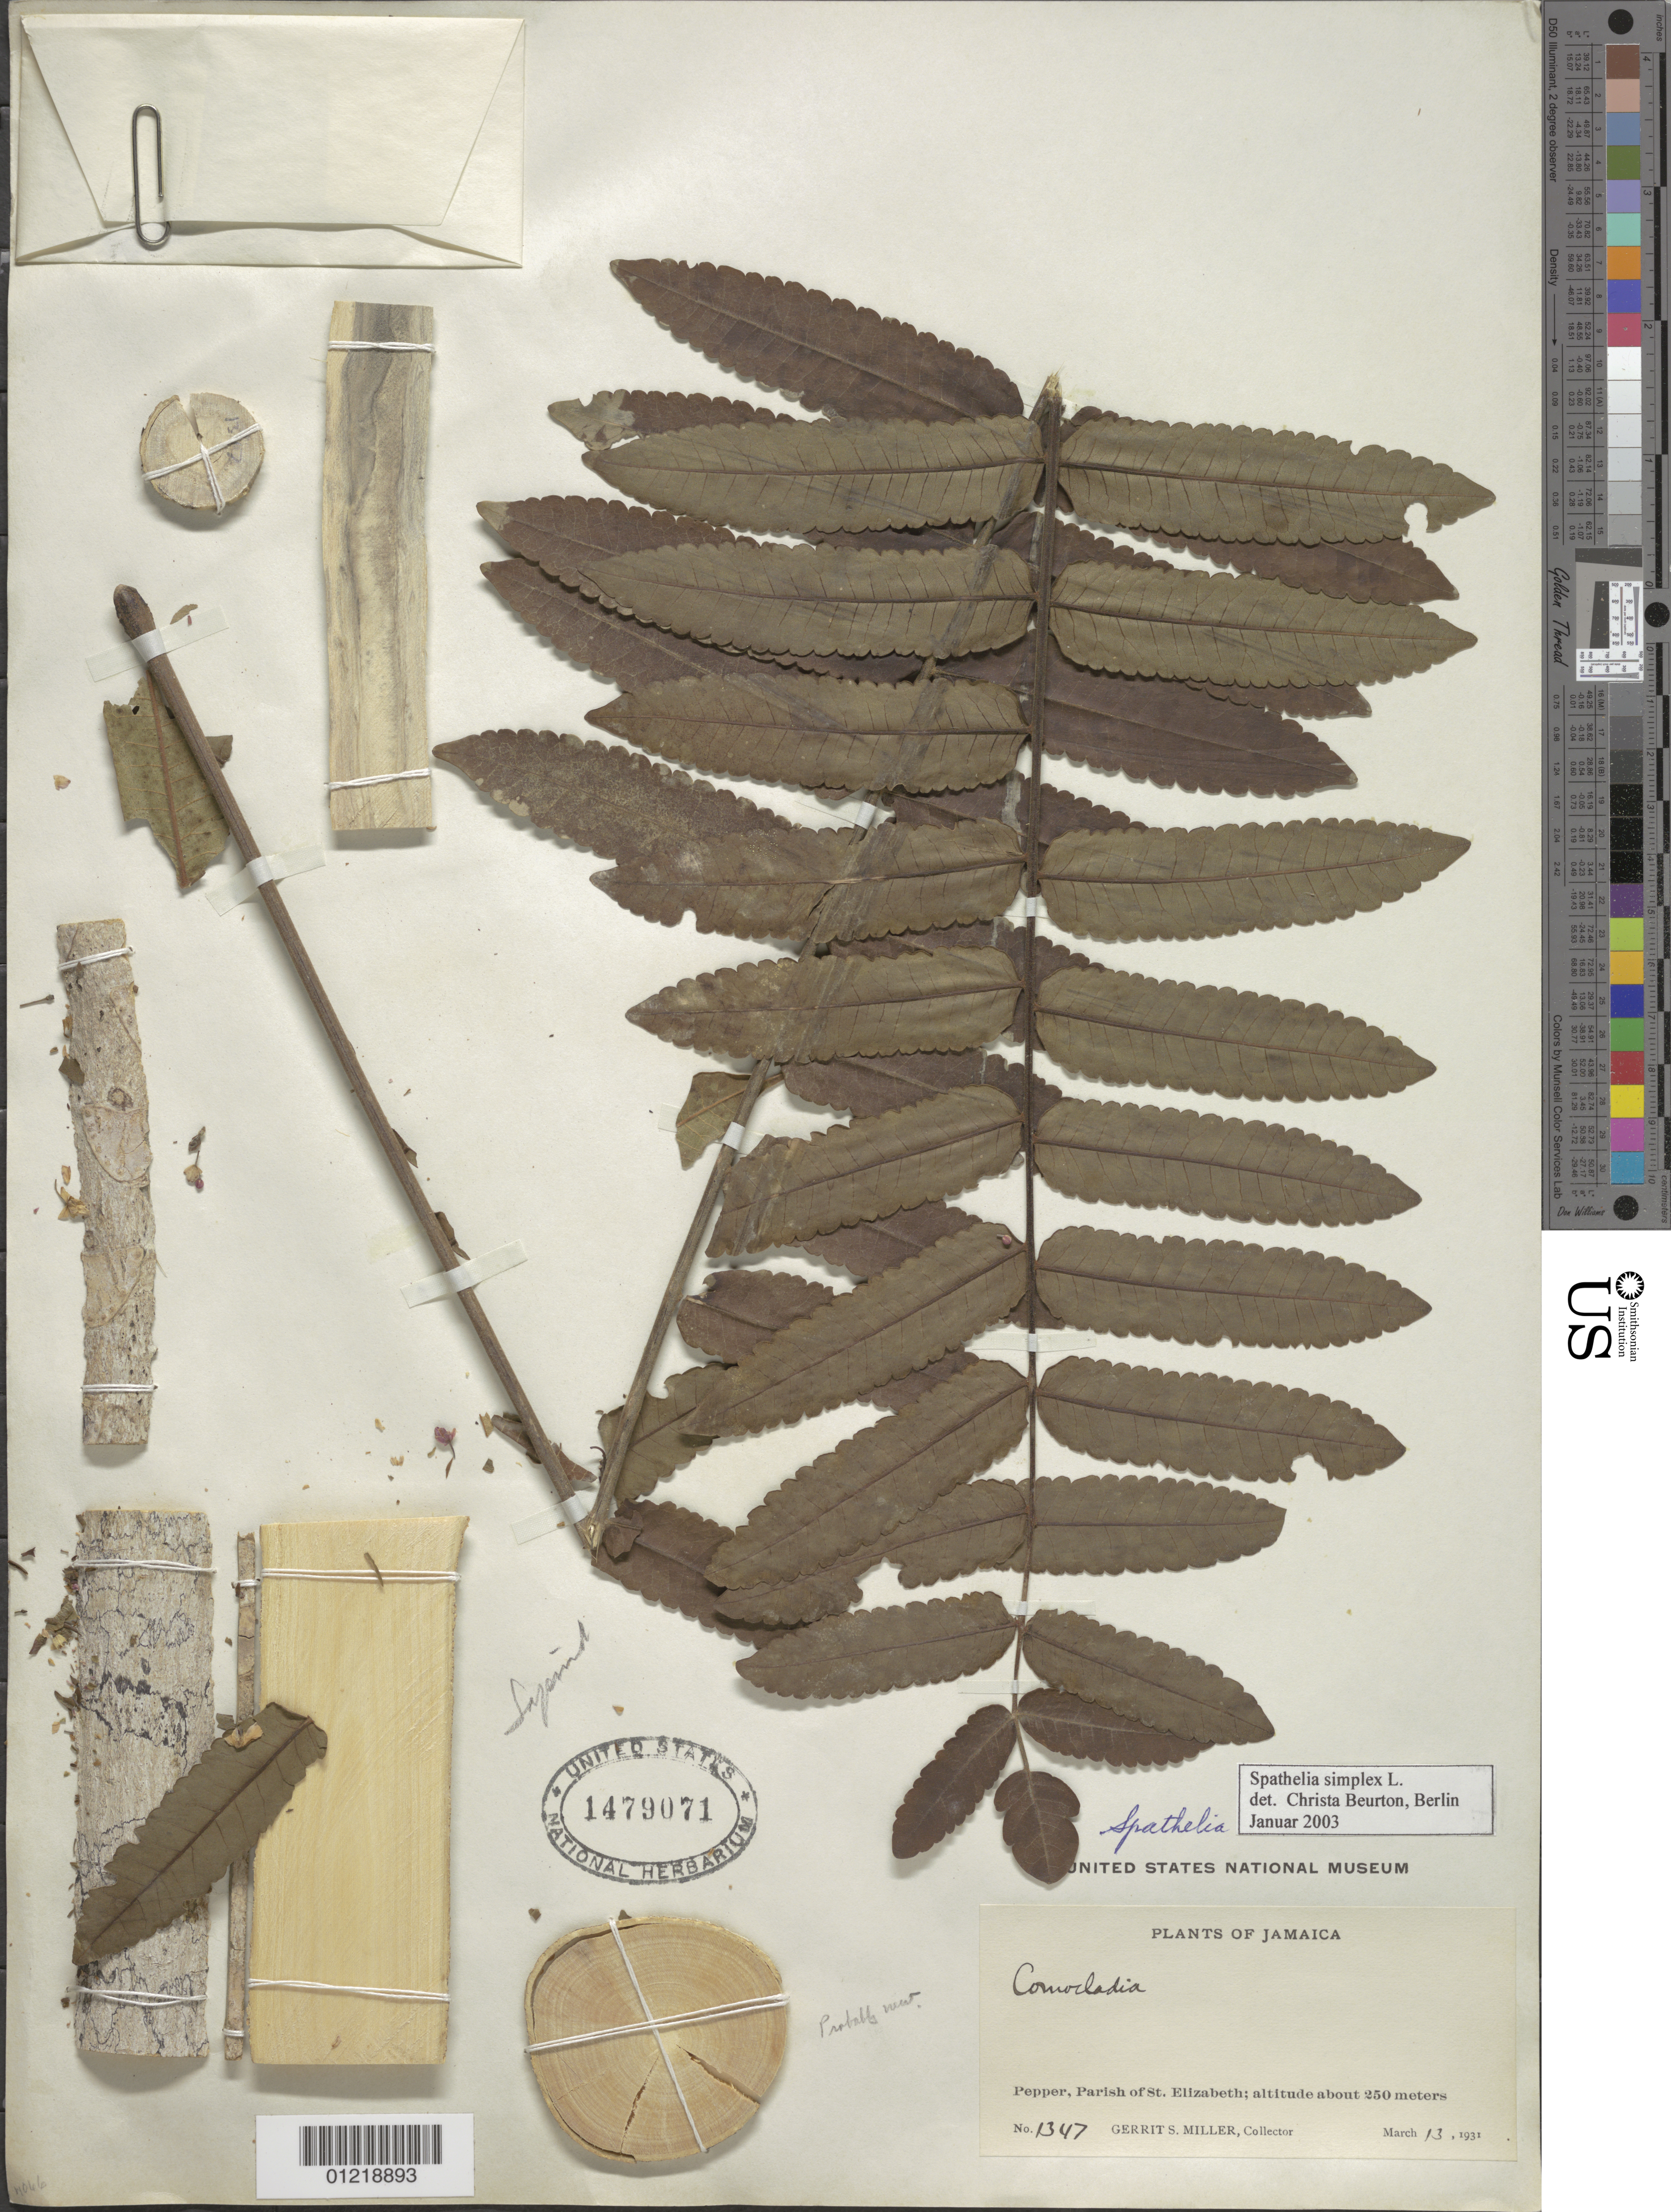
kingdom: Plantae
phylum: Tracheophyta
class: Magnoliopsida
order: Sapindales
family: Rutaceae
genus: Spathelia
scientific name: Spathelia simplex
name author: L.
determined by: Beurton, C.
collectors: G. S. Miller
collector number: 1347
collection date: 1931-03-13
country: Jamaica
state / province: Saint Elizabeth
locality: Pepper.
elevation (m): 250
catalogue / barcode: US 1479071